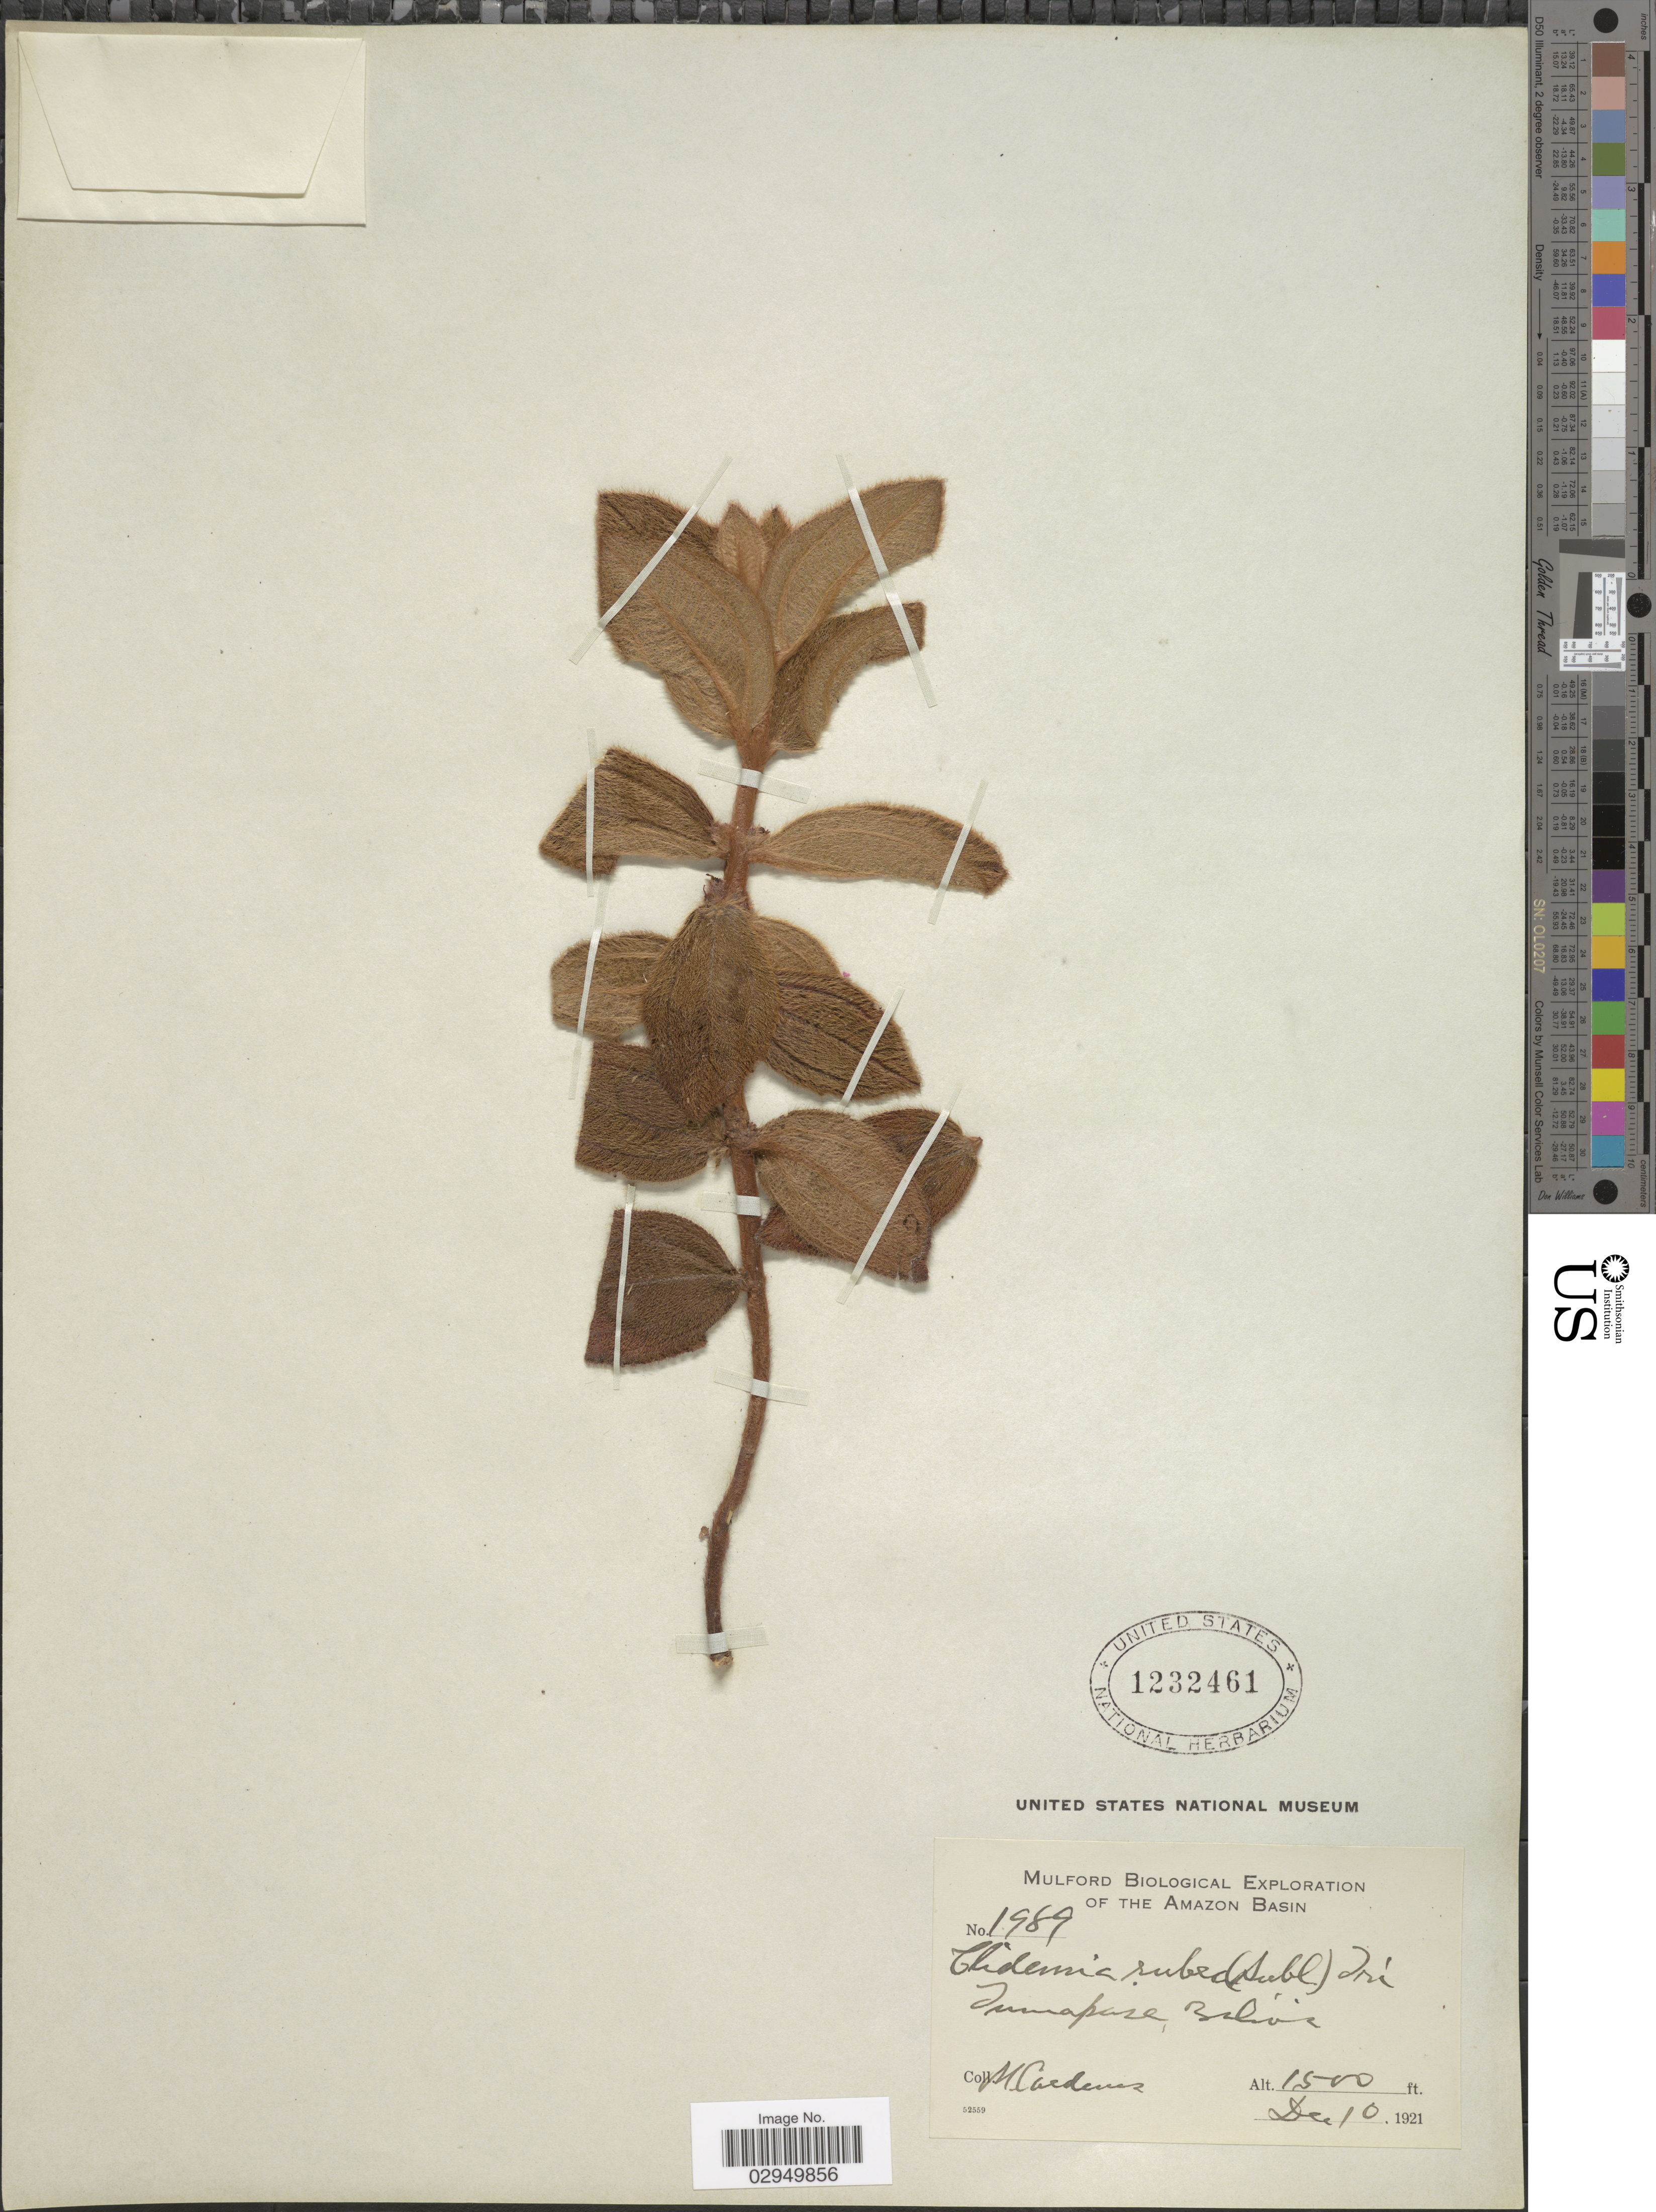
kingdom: Plantae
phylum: Tracheophyta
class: Magnoliopsida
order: Myrtales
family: Melastomataceae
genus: Clidemia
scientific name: Clidemia sericea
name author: D. Don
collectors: M. Cárdenas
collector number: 1989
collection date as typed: Dec. 10, 1921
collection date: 1921-12-10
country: Bolivia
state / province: La Paz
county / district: Iturralde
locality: Tumupasa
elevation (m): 457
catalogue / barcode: US 1232461